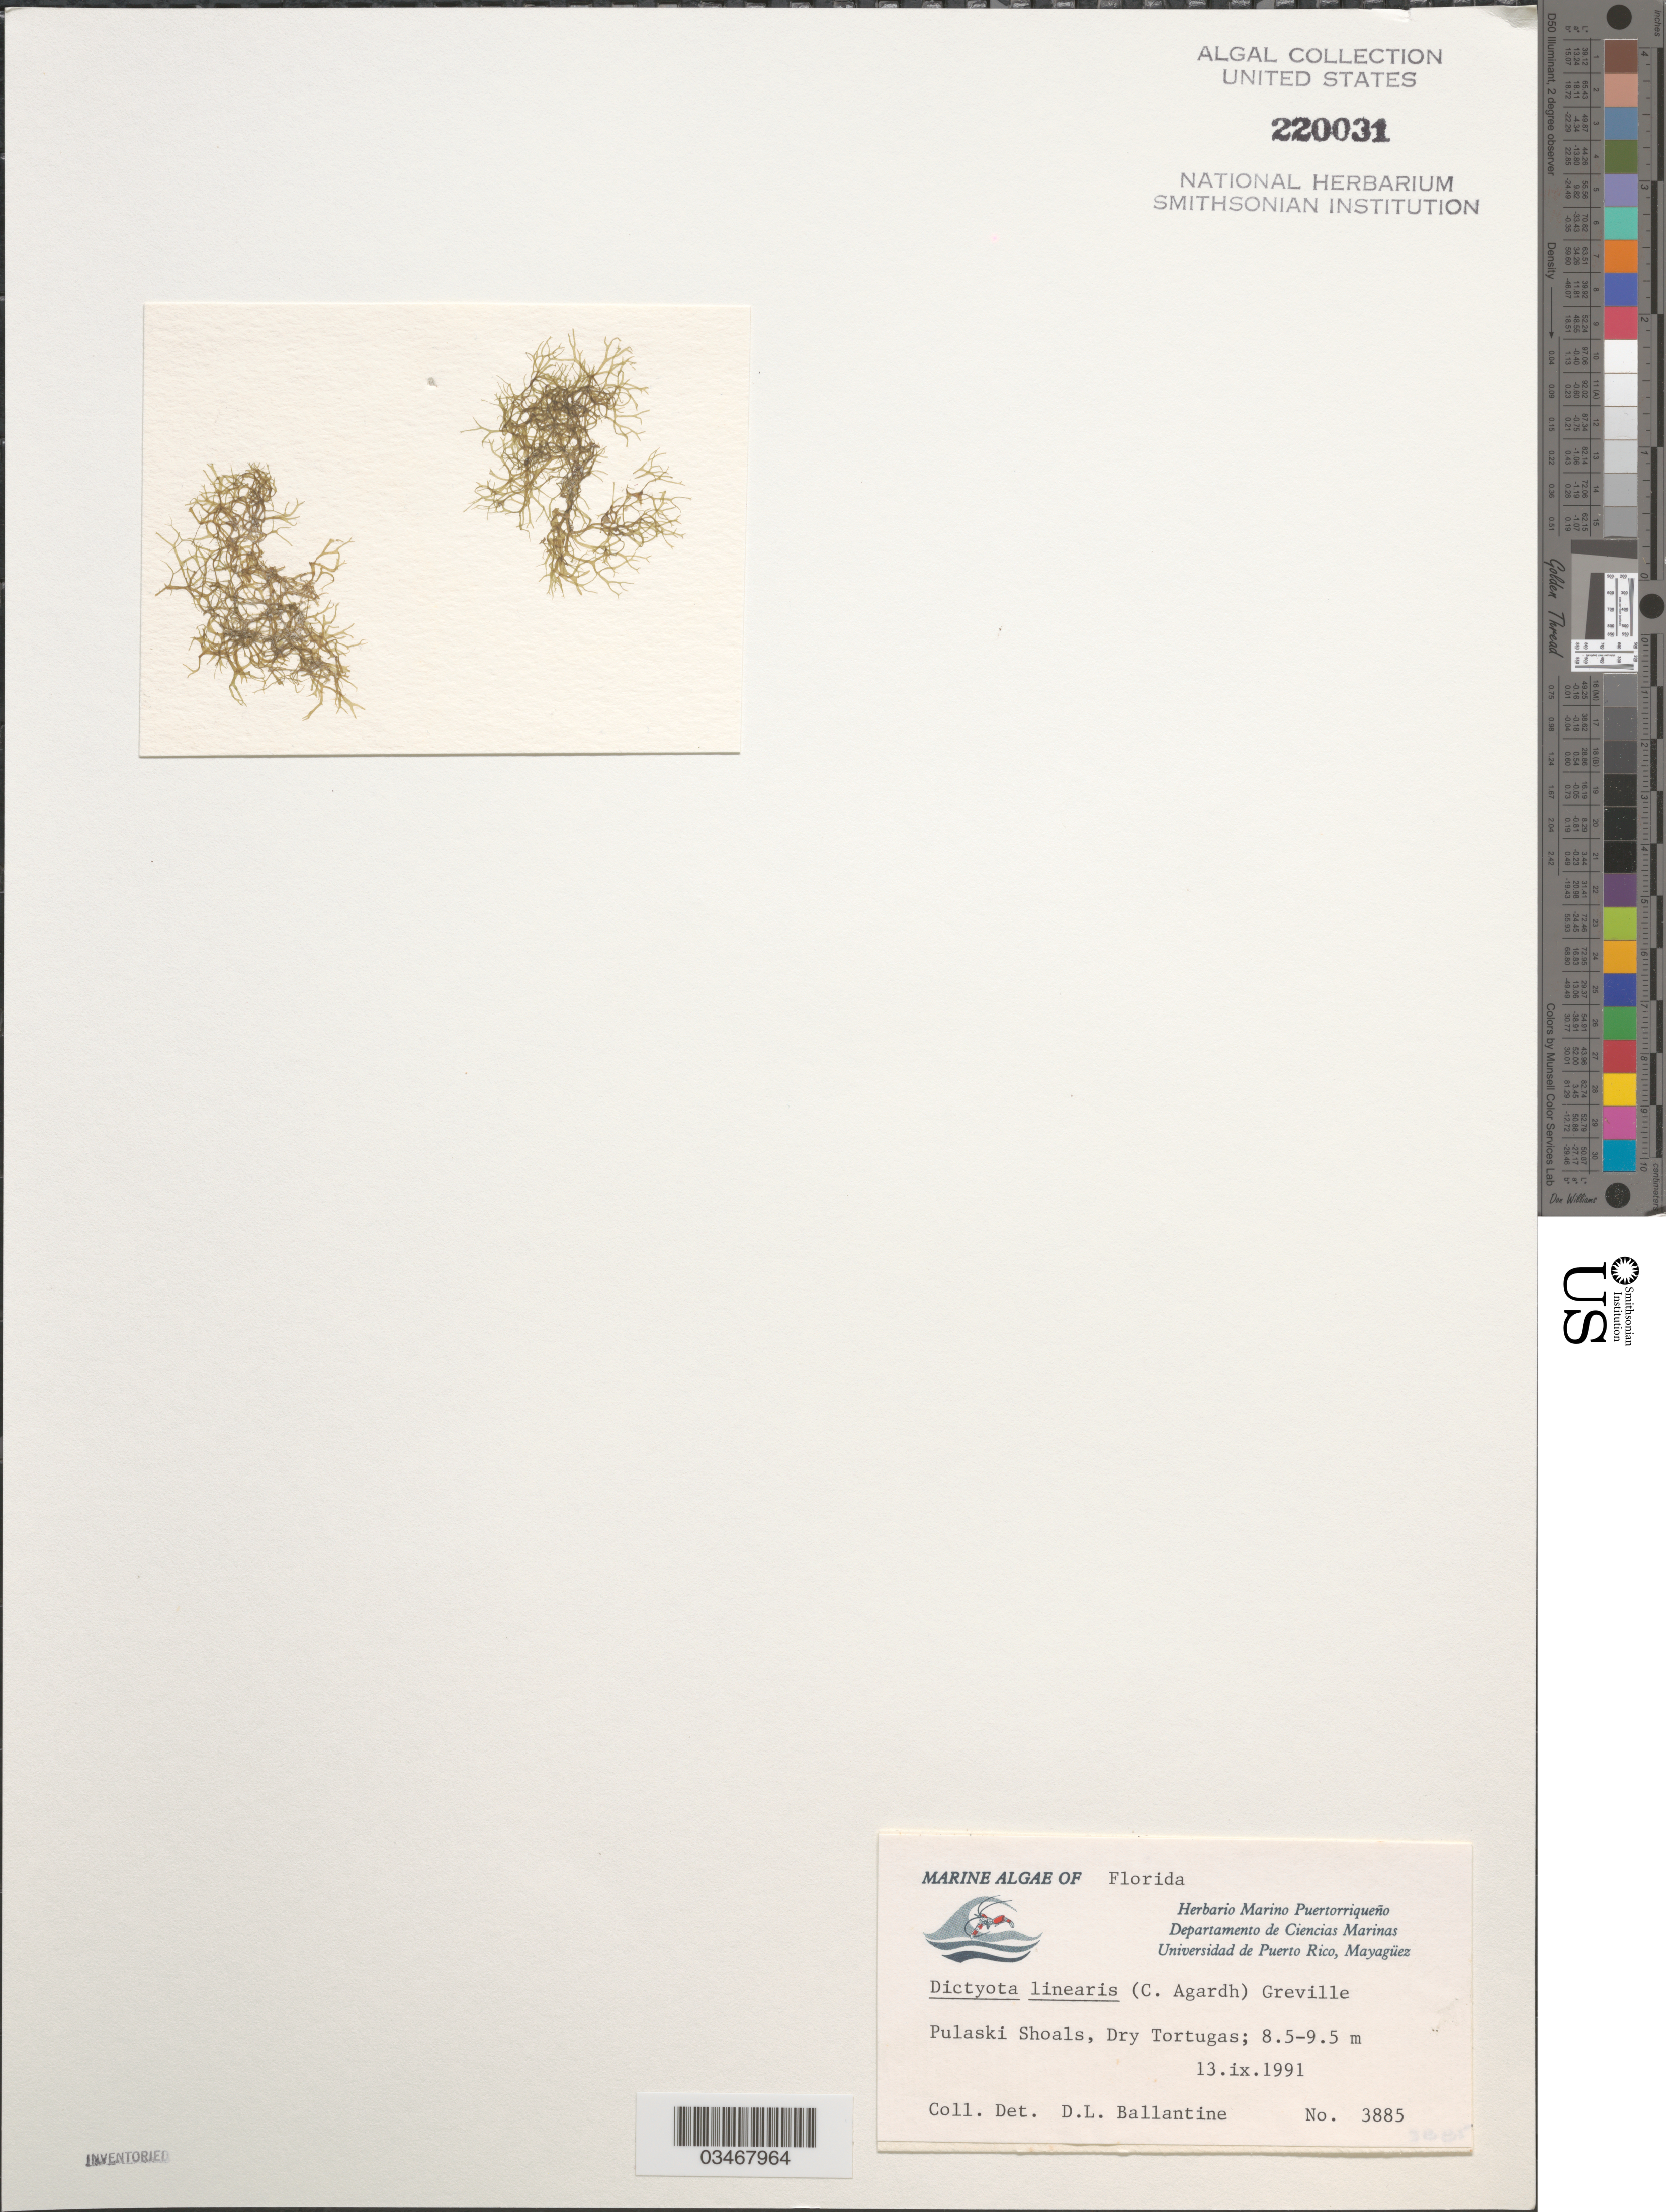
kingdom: Chromista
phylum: Ochrophyta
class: Phaeophyceae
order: Dictyotales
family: Dictyotaceae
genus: Dictyota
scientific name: Dictyota linearis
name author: (C. Agardh) Grev.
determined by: Ballantine, D. L.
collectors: D.L. Ballantine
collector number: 3885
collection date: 1991-09-13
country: Puerto Rico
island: Dry Tortugas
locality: Pulaski Shoals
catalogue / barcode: US 220031